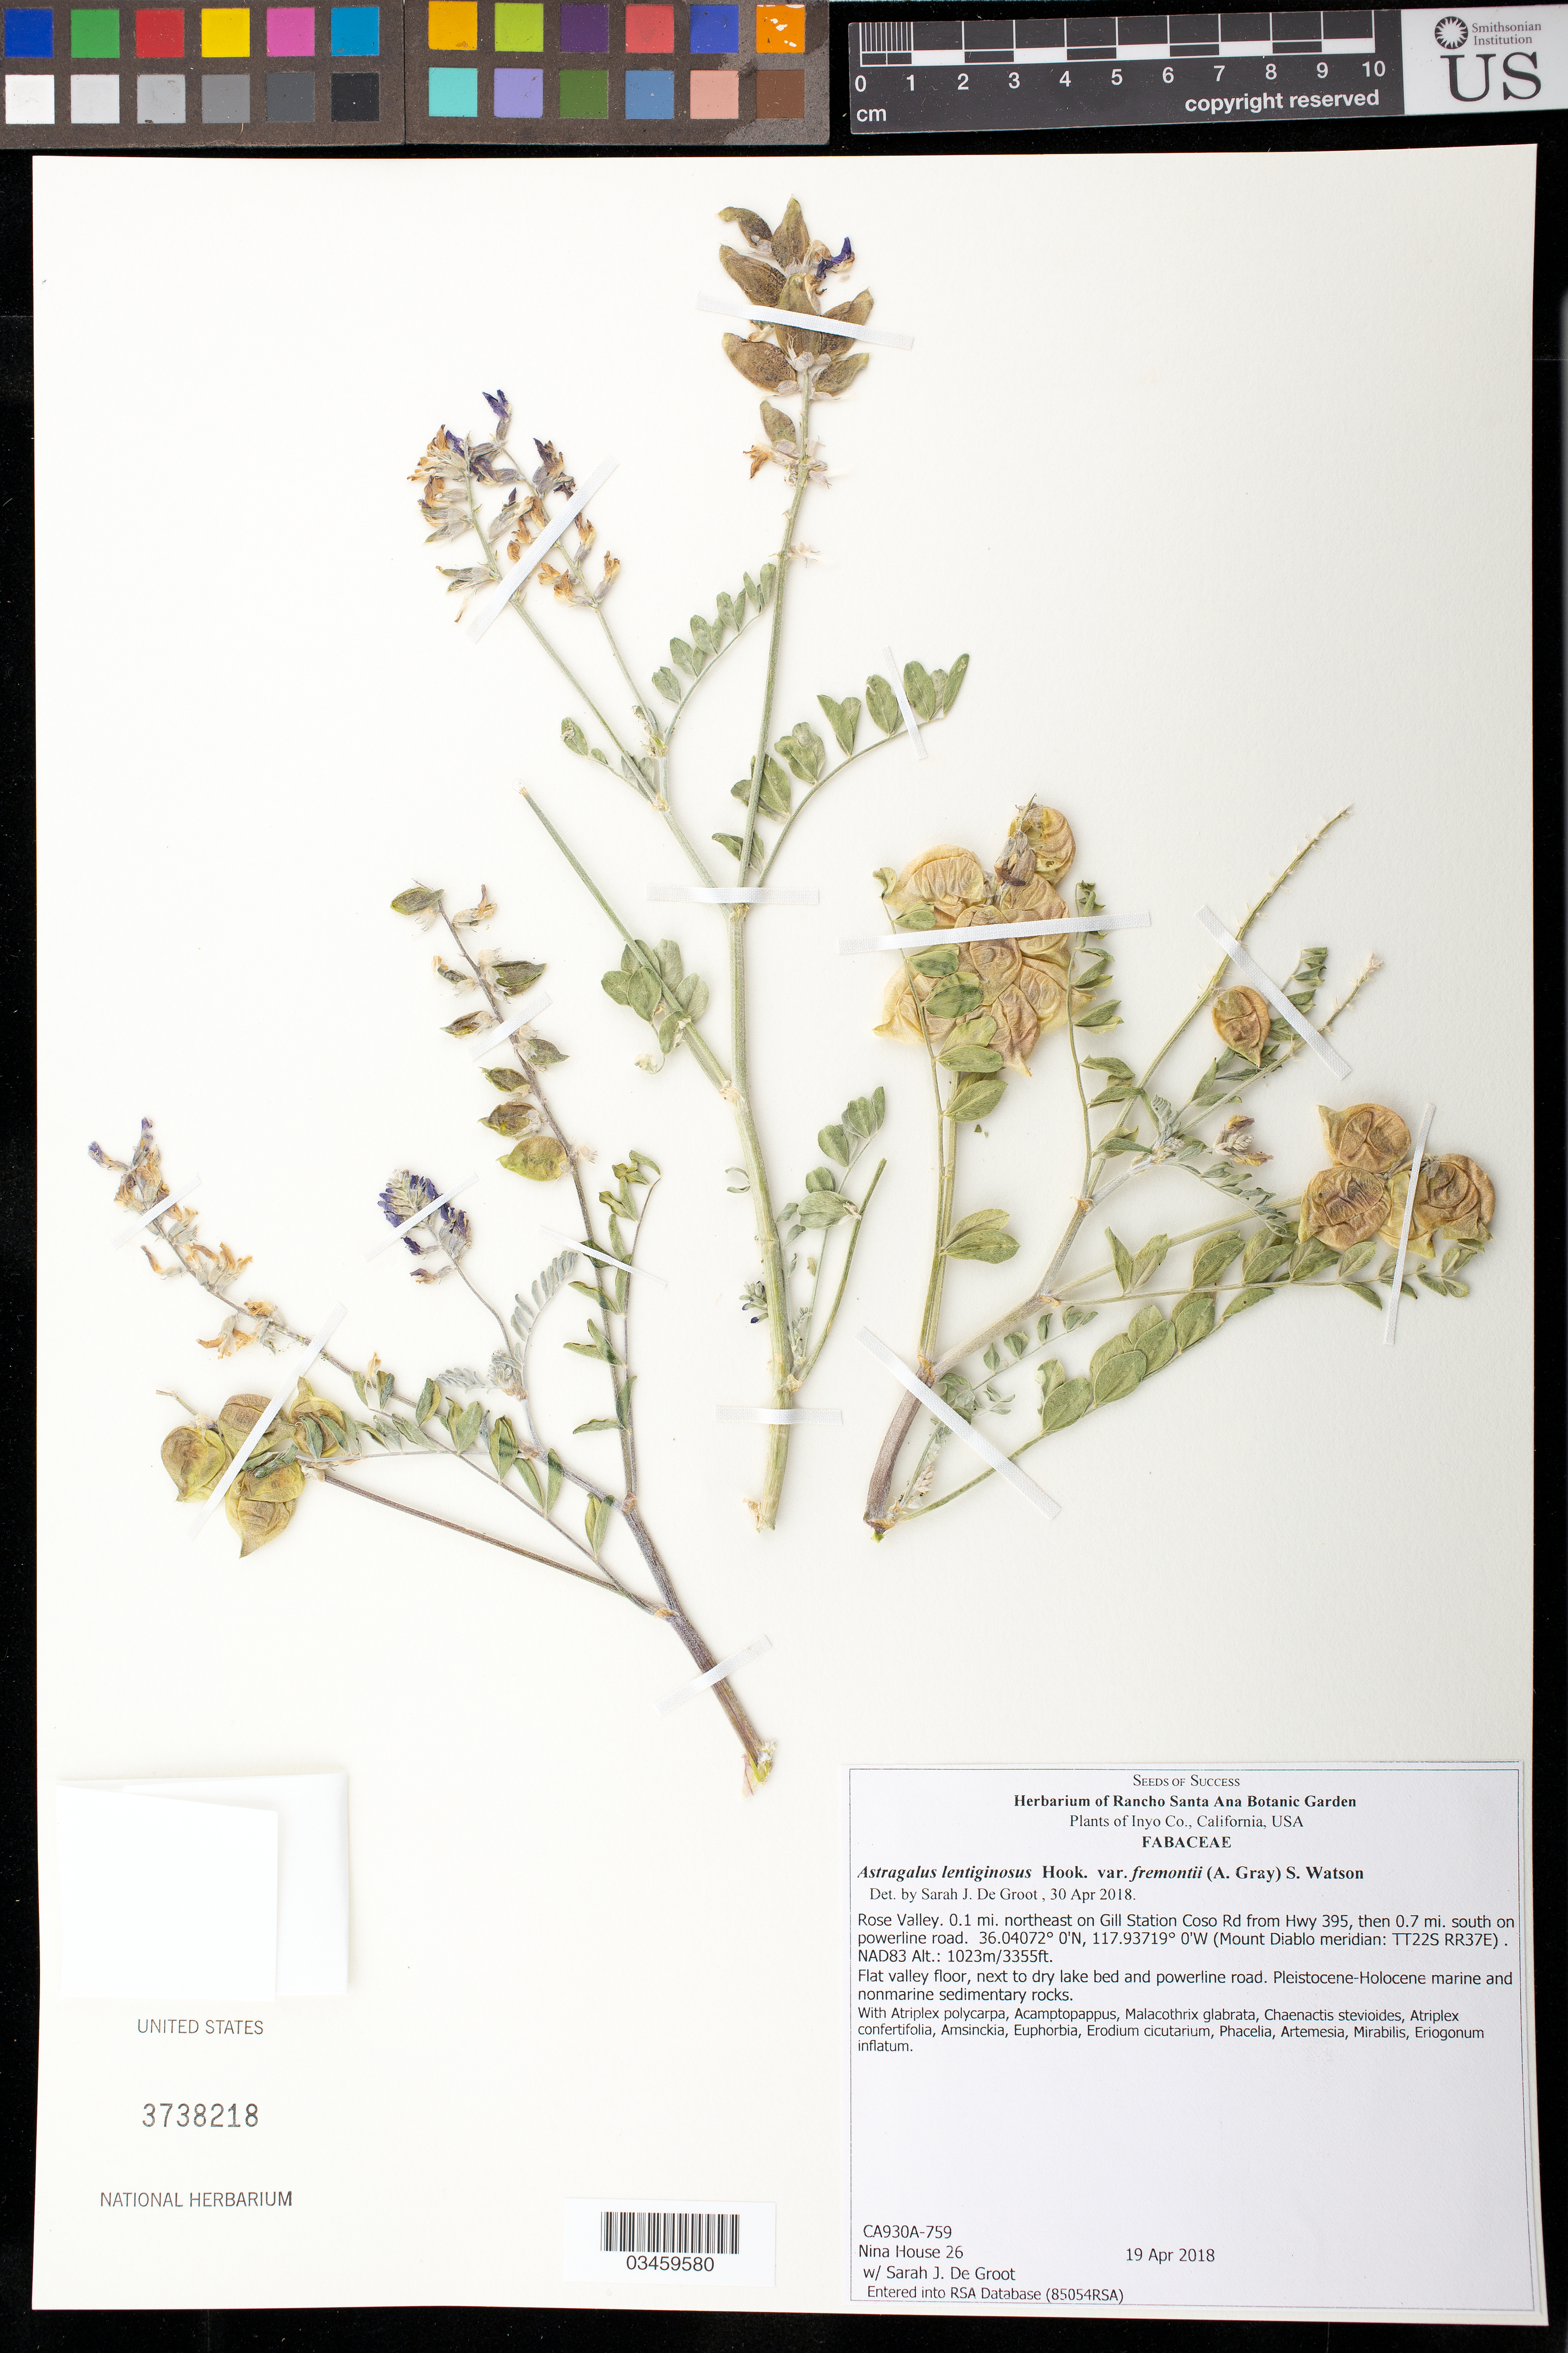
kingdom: Plantae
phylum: Tracheophyta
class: Magnoliopsida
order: Fabales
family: Fabaceae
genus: Astragalus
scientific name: Astragalus lentiginosus var. fremontii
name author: (A. Gray ex Torr.) S. Watson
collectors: N. House & S. De Groot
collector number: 26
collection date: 2018-04-19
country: United States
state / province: California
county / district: Inyo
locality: Rose Valley, 0.1 mi NE on Gill Station Coso Rd from Hwy 395, then 0.7 mi. S on powerline road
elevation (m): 1023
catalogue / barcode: US 3738218